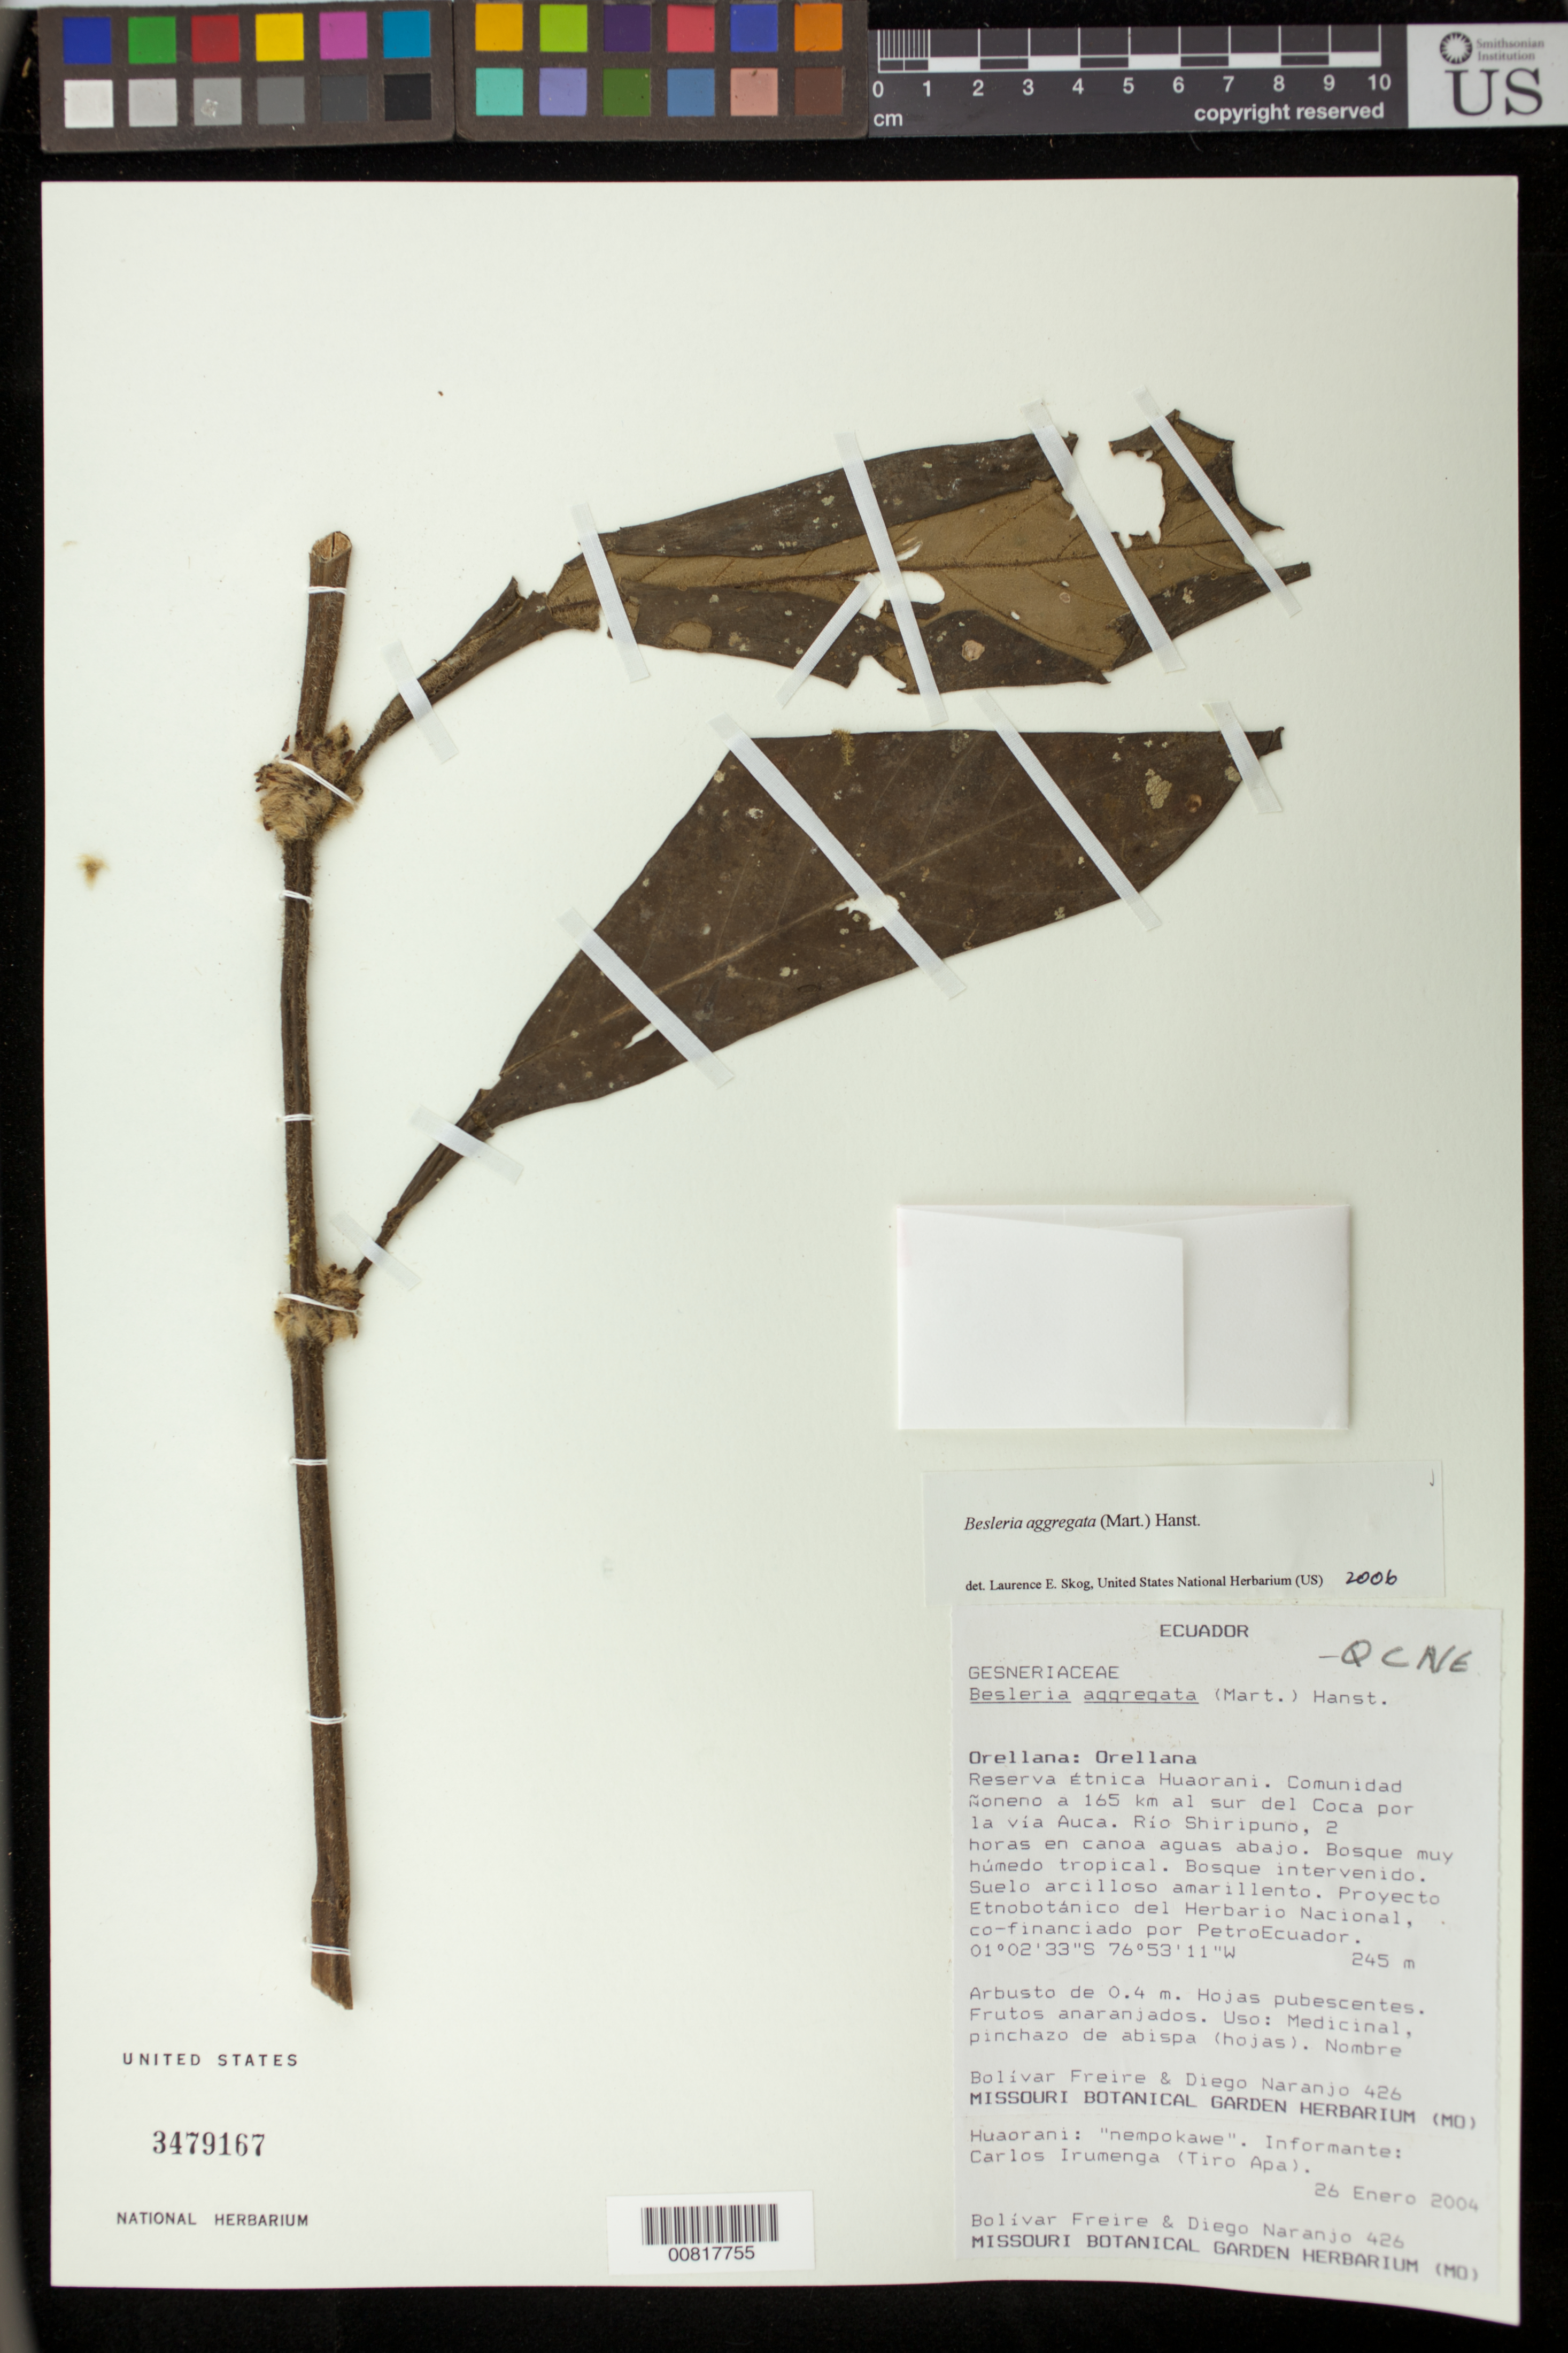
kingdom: Plantae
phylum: Tracheophyta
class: Magnoliopsida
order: Lamiales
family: Gesneriaceae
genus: Besleria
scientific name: Besleria aggregata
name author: (Mart.) Hanst.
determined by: Skog, Laurence E.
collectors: B. Freire & D. Naranjo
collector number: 426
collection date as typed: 26 Jan 2004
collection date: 2004-01-26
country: Ecuador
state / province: Orellana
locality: Orellana: Orellana. Reserva Etnica Huaorani. Comunidad Noneno a 165 km al sur del Coca por la via Auca. Rio Shiripuno, 2 horas en canoa aguas abajo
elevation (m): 245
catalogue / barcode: US 3479167